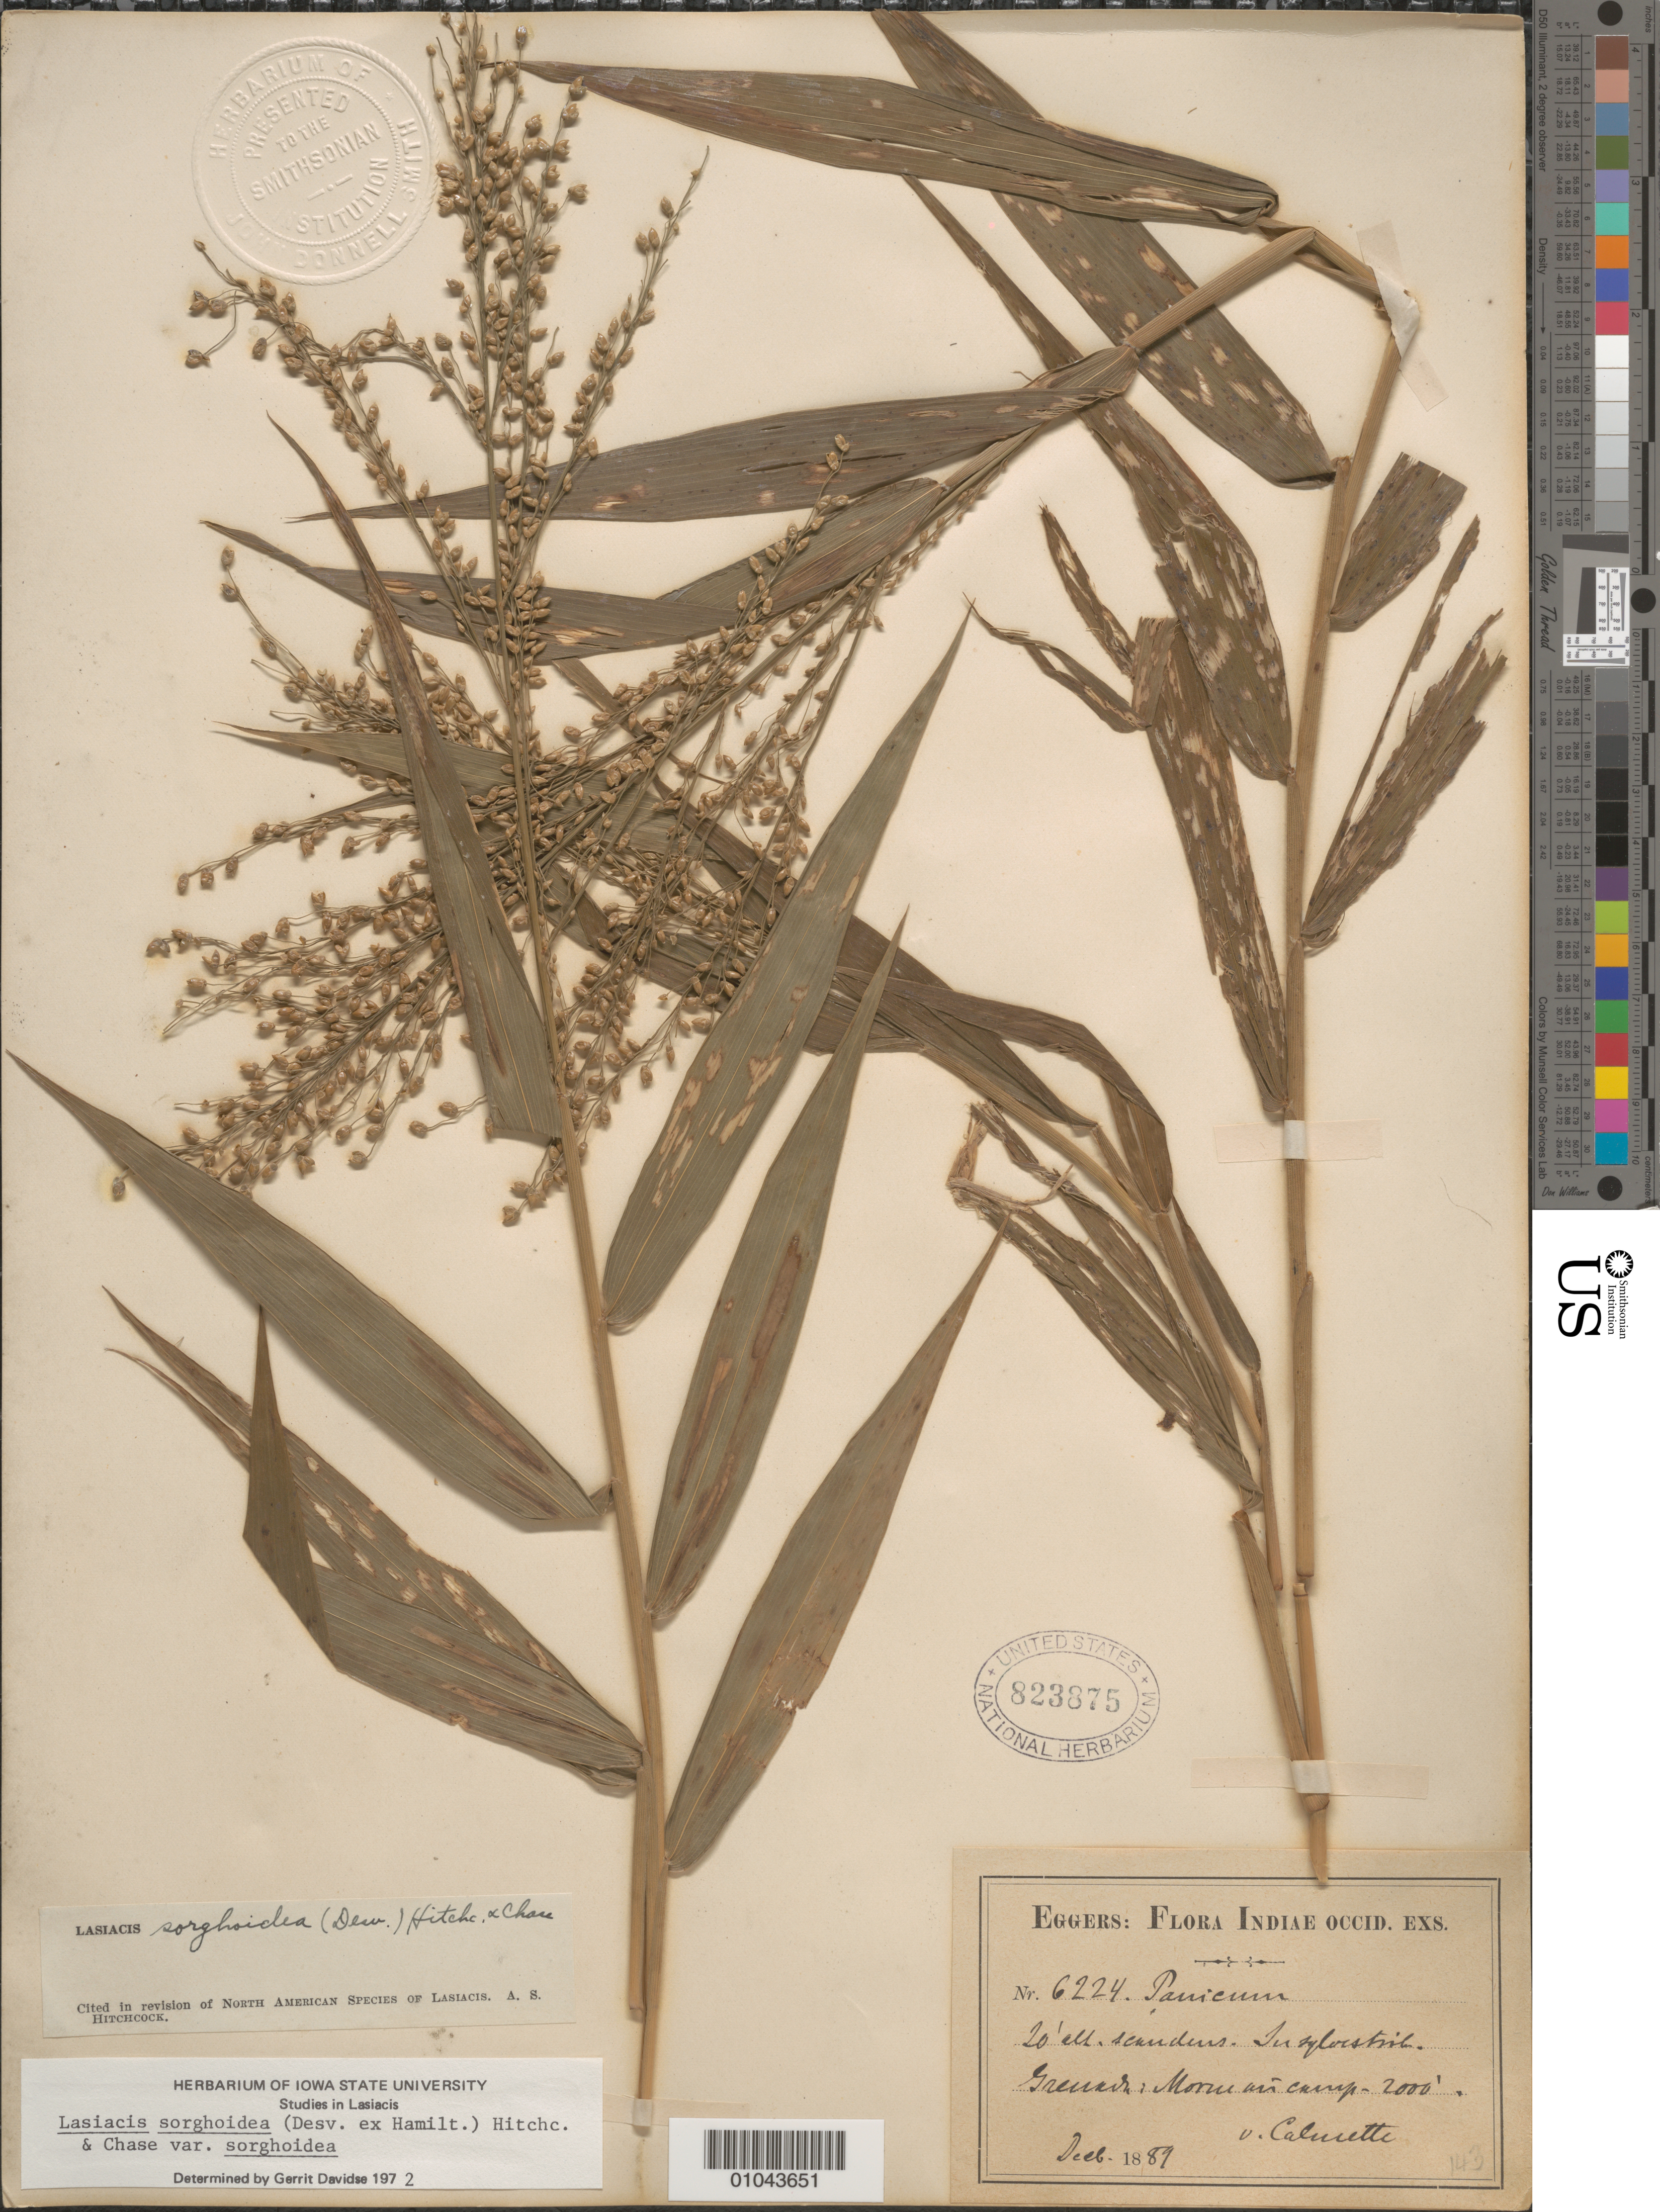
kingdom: Plantae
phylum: Tracheophyta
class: Liliopsida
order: Poales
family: Poaceae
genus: Lasiacis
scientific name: Lasiacis sorghoidea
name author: (Desv. ex Ham.) Hitchc. & Chase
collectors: H. F. A. von Eggers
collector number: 6224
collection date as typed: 01 Dec 1889 to 31 Dec 1889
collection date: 1889-12-01/1889-12-31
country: Grenada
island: Grenada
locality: Morne au-camp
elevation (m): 610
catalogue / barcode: US 823875